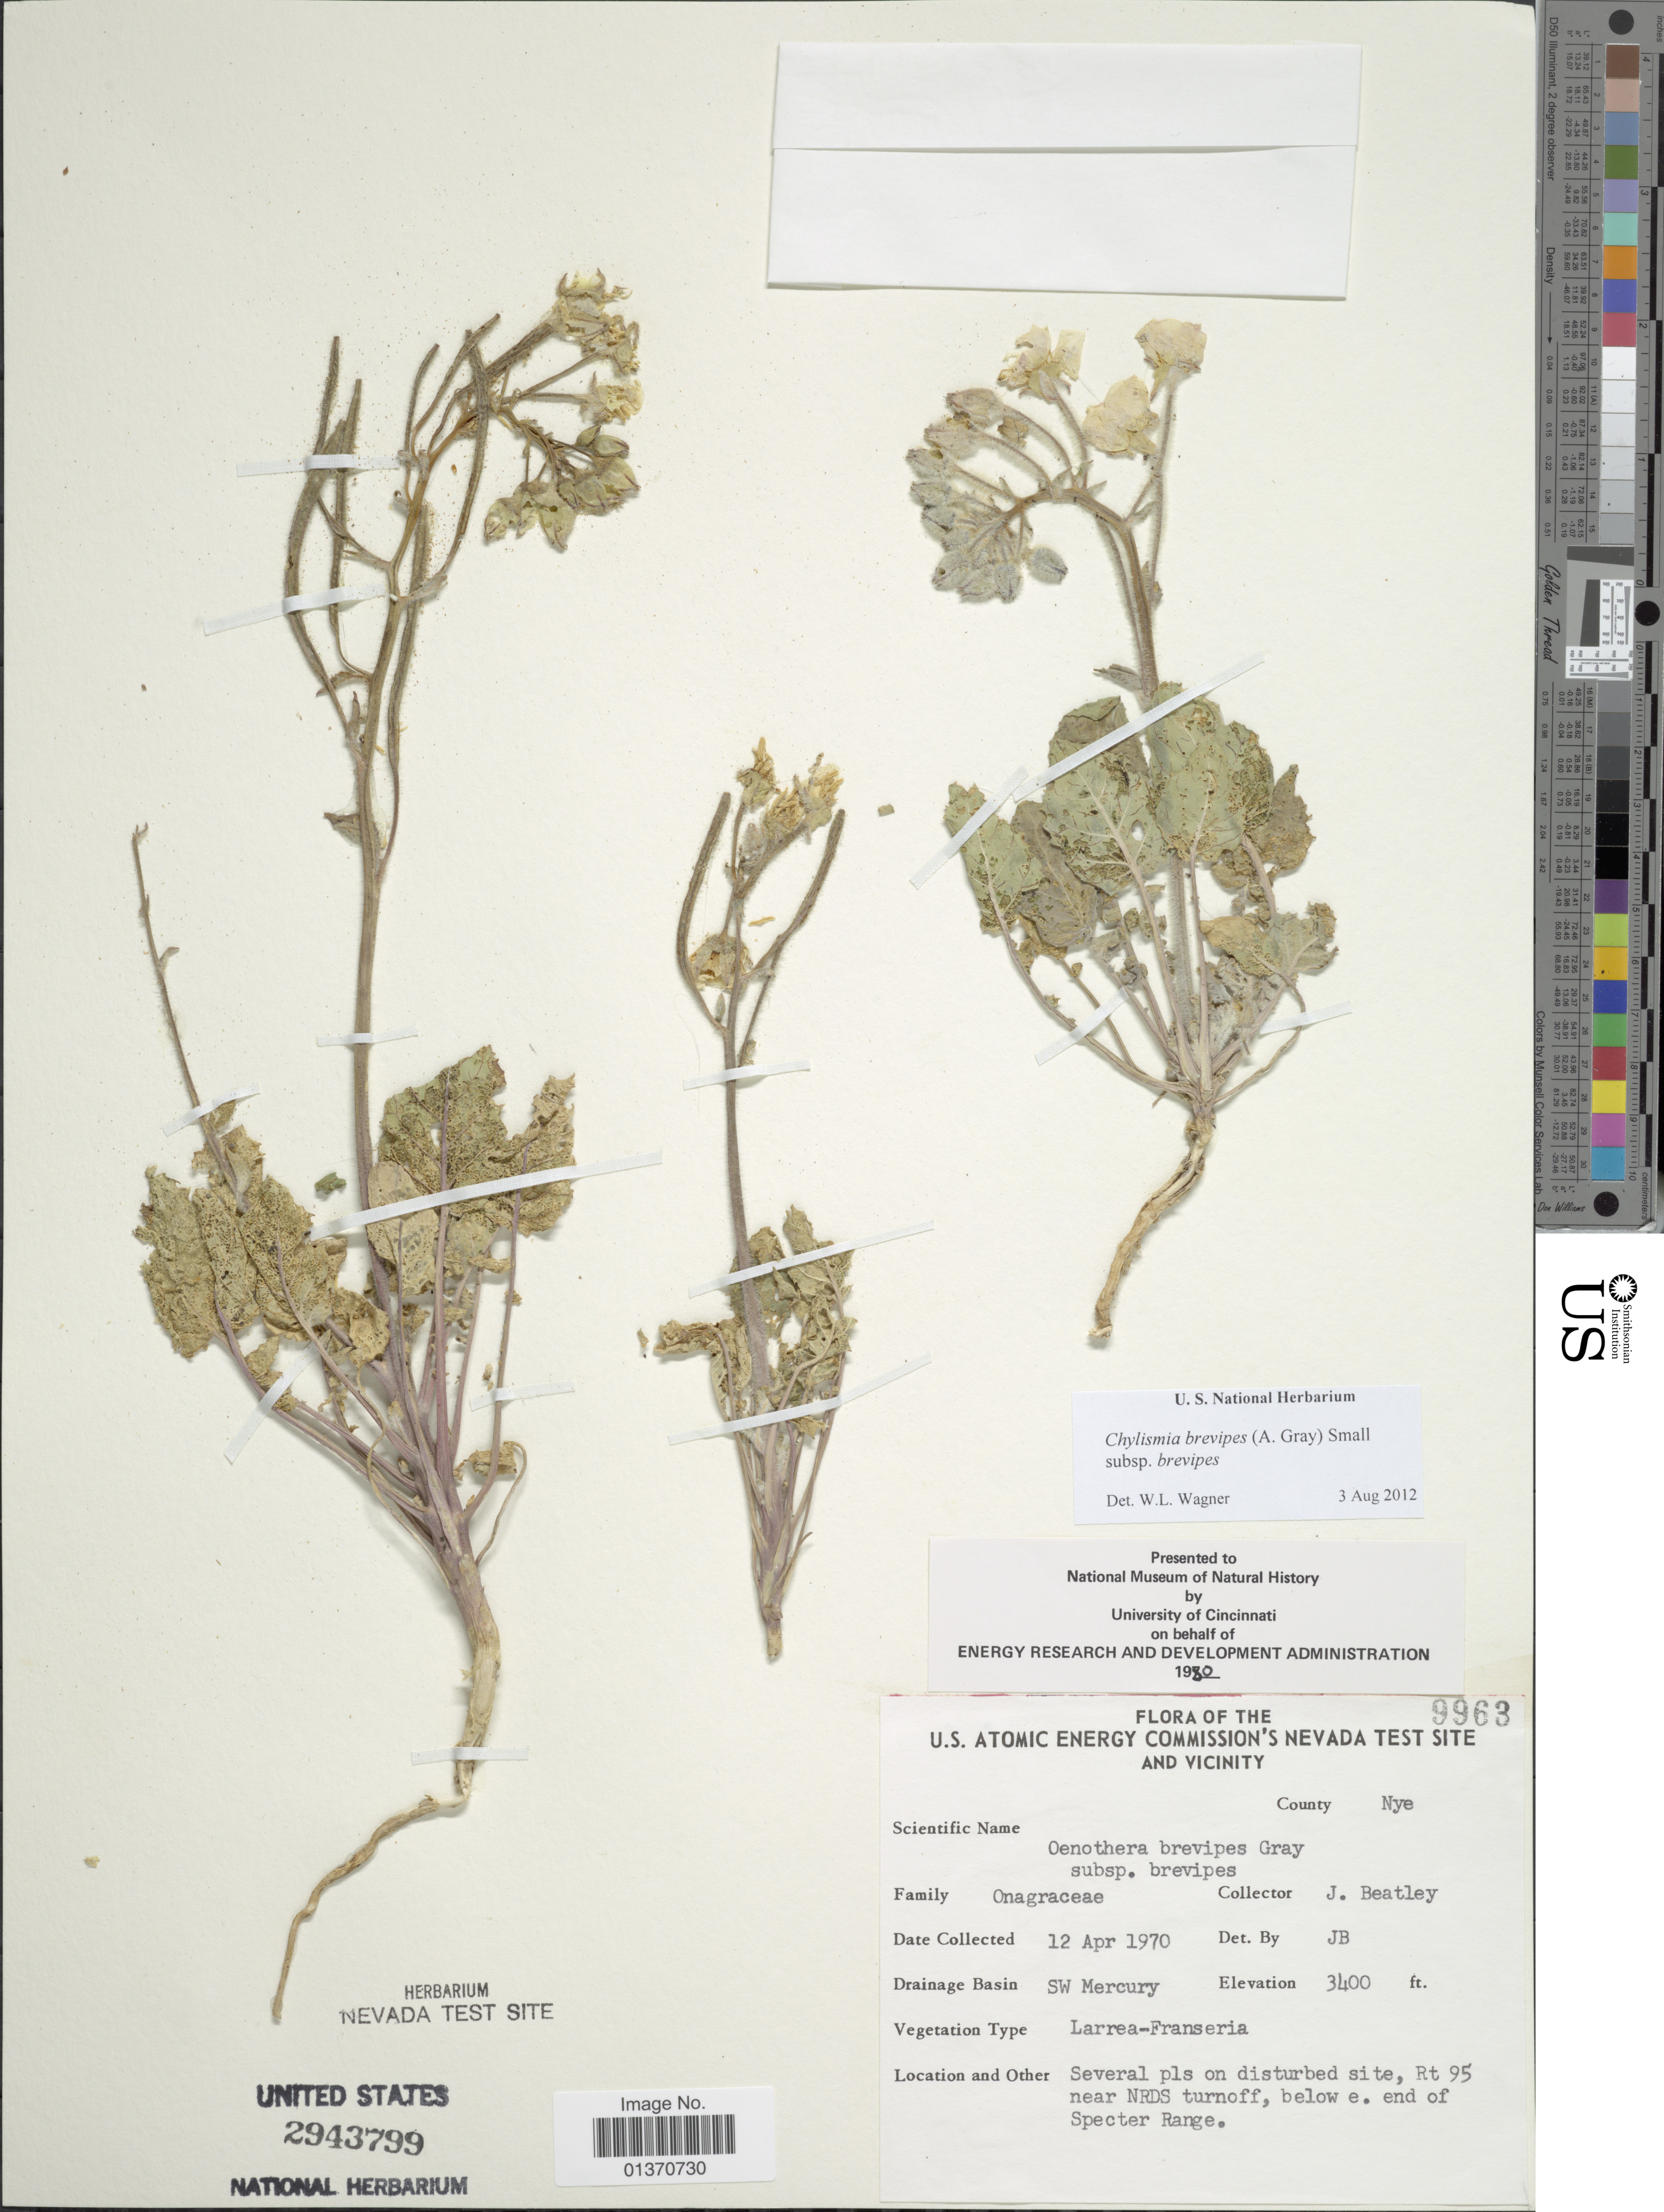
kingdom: Plantae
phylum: Tracheophyta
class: Magnoliopsida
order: Myrtales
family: Onagraceae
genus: Chylismia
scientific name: Chylismia brevipes subsp. brevipes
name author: (A. Gray) Small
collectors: J. C. Beatley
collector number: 9963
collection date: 1970-04-12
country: United States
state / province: Nevada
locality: U. S. Atomic Energy Commission's Nevada Test Site and Vicinity, SW Mercury, Rt 95 near NRDS turnoff, below e. end of Specter Range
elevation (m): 1036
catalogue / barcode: US 2943799